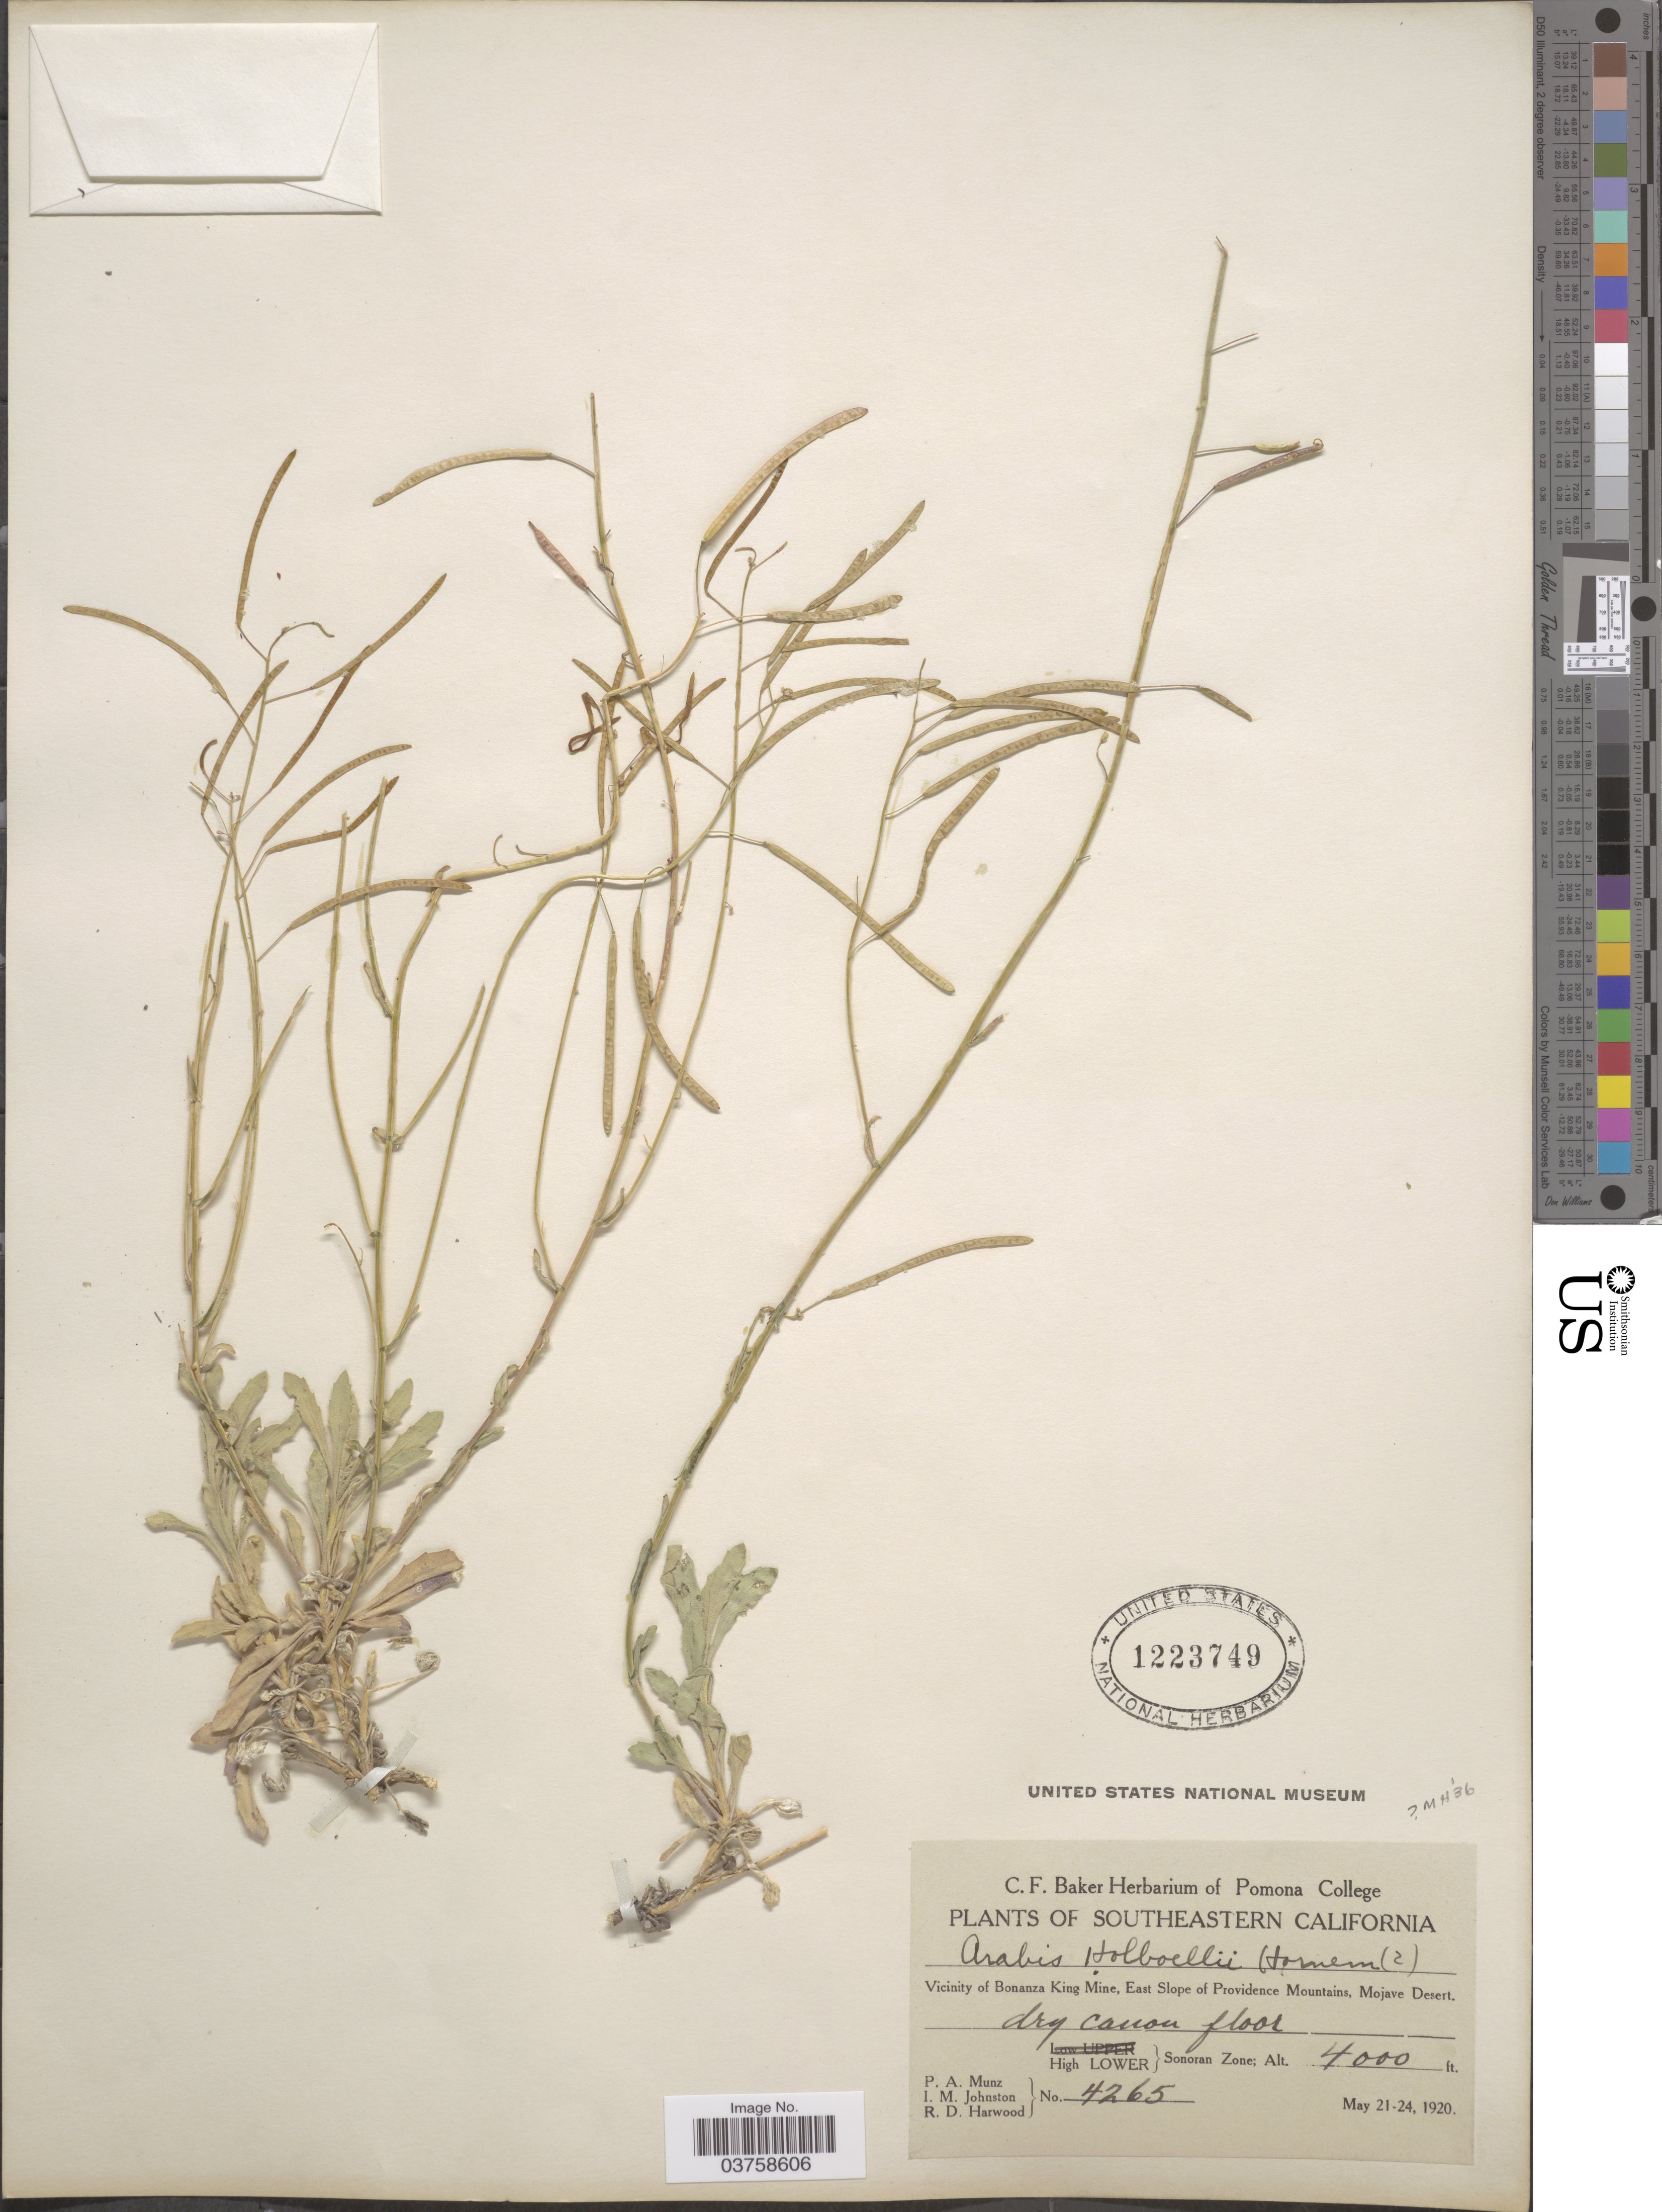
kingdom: Plantae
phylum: Tracheophyta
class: Magnoliopsida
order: Brassicales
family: Brassicaceae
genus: Arabis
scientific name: Arabis perennans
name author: S. Watson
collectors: P. A. Munz, I.M. Johnston & R. Harwood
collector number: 4265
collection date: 1920-05-21/1920-05-24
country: United States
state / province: California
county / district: San Bernardino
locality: Southeastern California. Vicinity of Bonanza King Mine, East Slope of Providence Mountains, Mojave Desert. High Lower Sonoran Zone.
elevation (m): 1219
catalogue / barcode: US 1223749